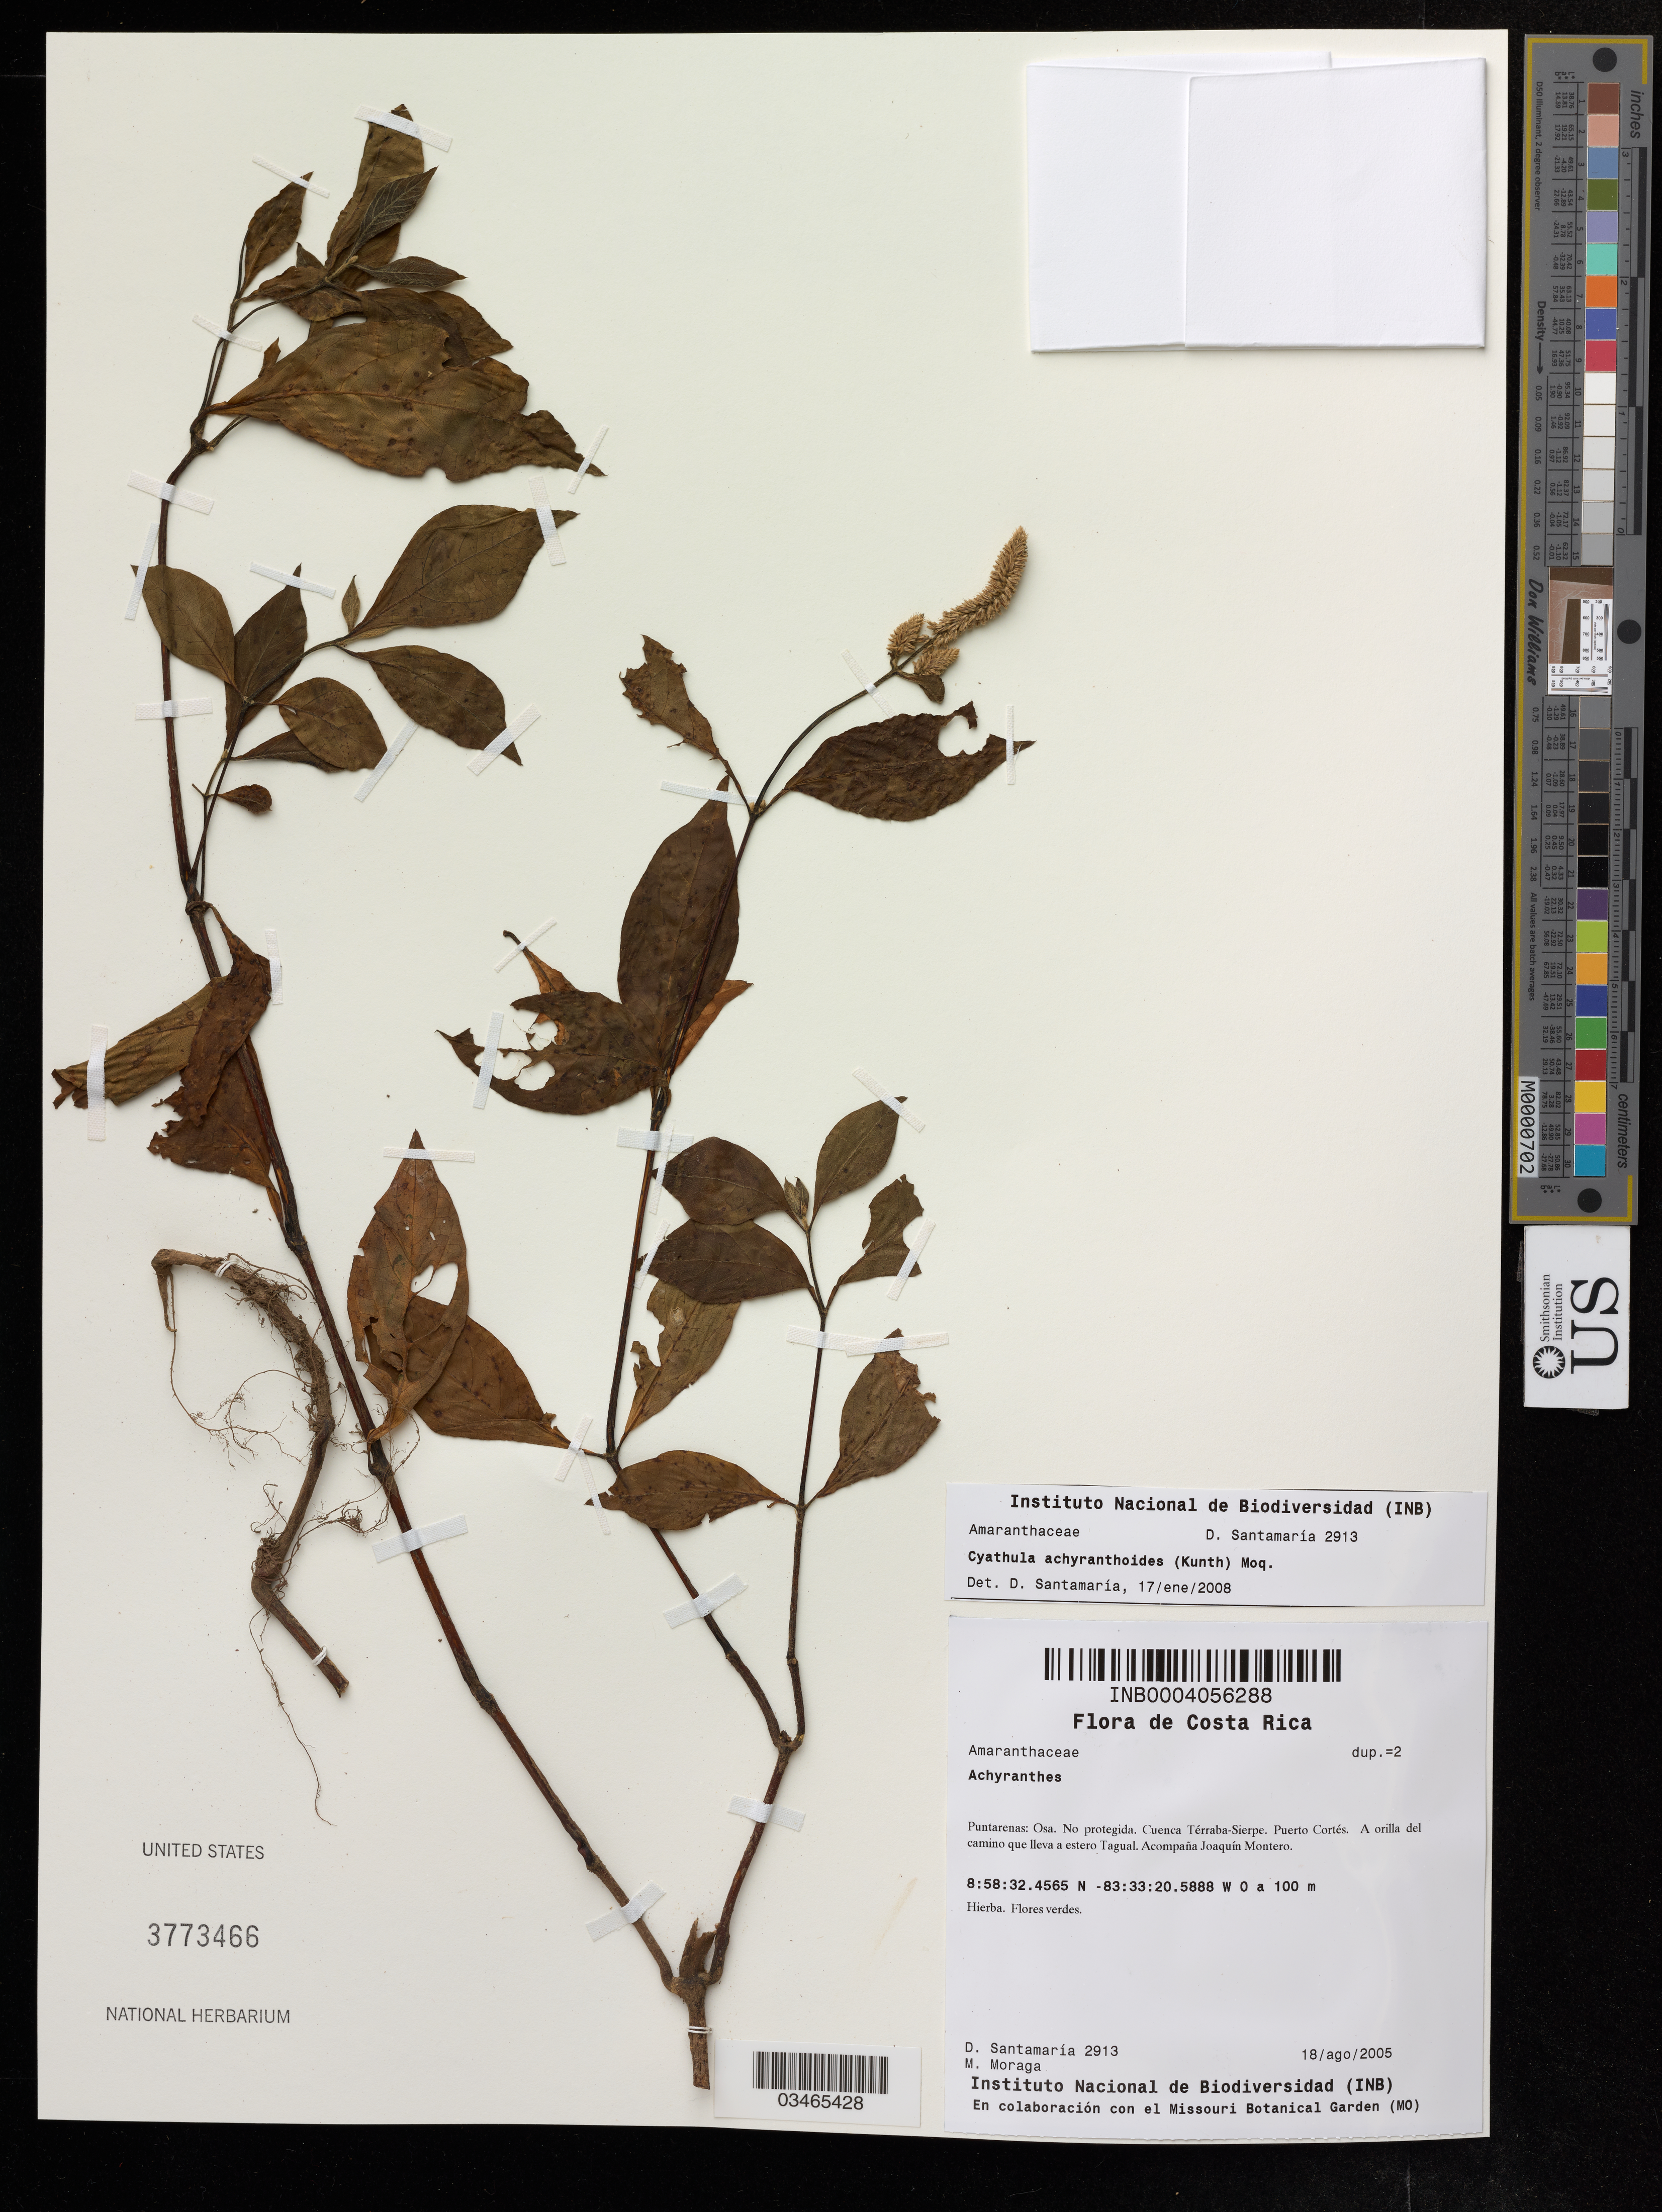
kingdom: Plantae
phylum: Tracheophyta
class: Magnoliopsida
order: Caryophyllales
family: Amaranthaceae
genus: Cyathula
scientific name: Cyathula achyranthoides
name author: (Kunth) Moq.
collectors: D. Santamaria & M. Moraga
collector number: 2913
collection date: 2005-08-18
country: Costa Rica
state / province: Puntarenas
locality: Osa, No protegida, Cuenca Térraba-Sierpe, Puerto Cortés, A orilla del camino que lleva a estero Tagual, Acompaña Joaquín Montero.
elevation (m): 100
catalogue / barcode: US 3773466